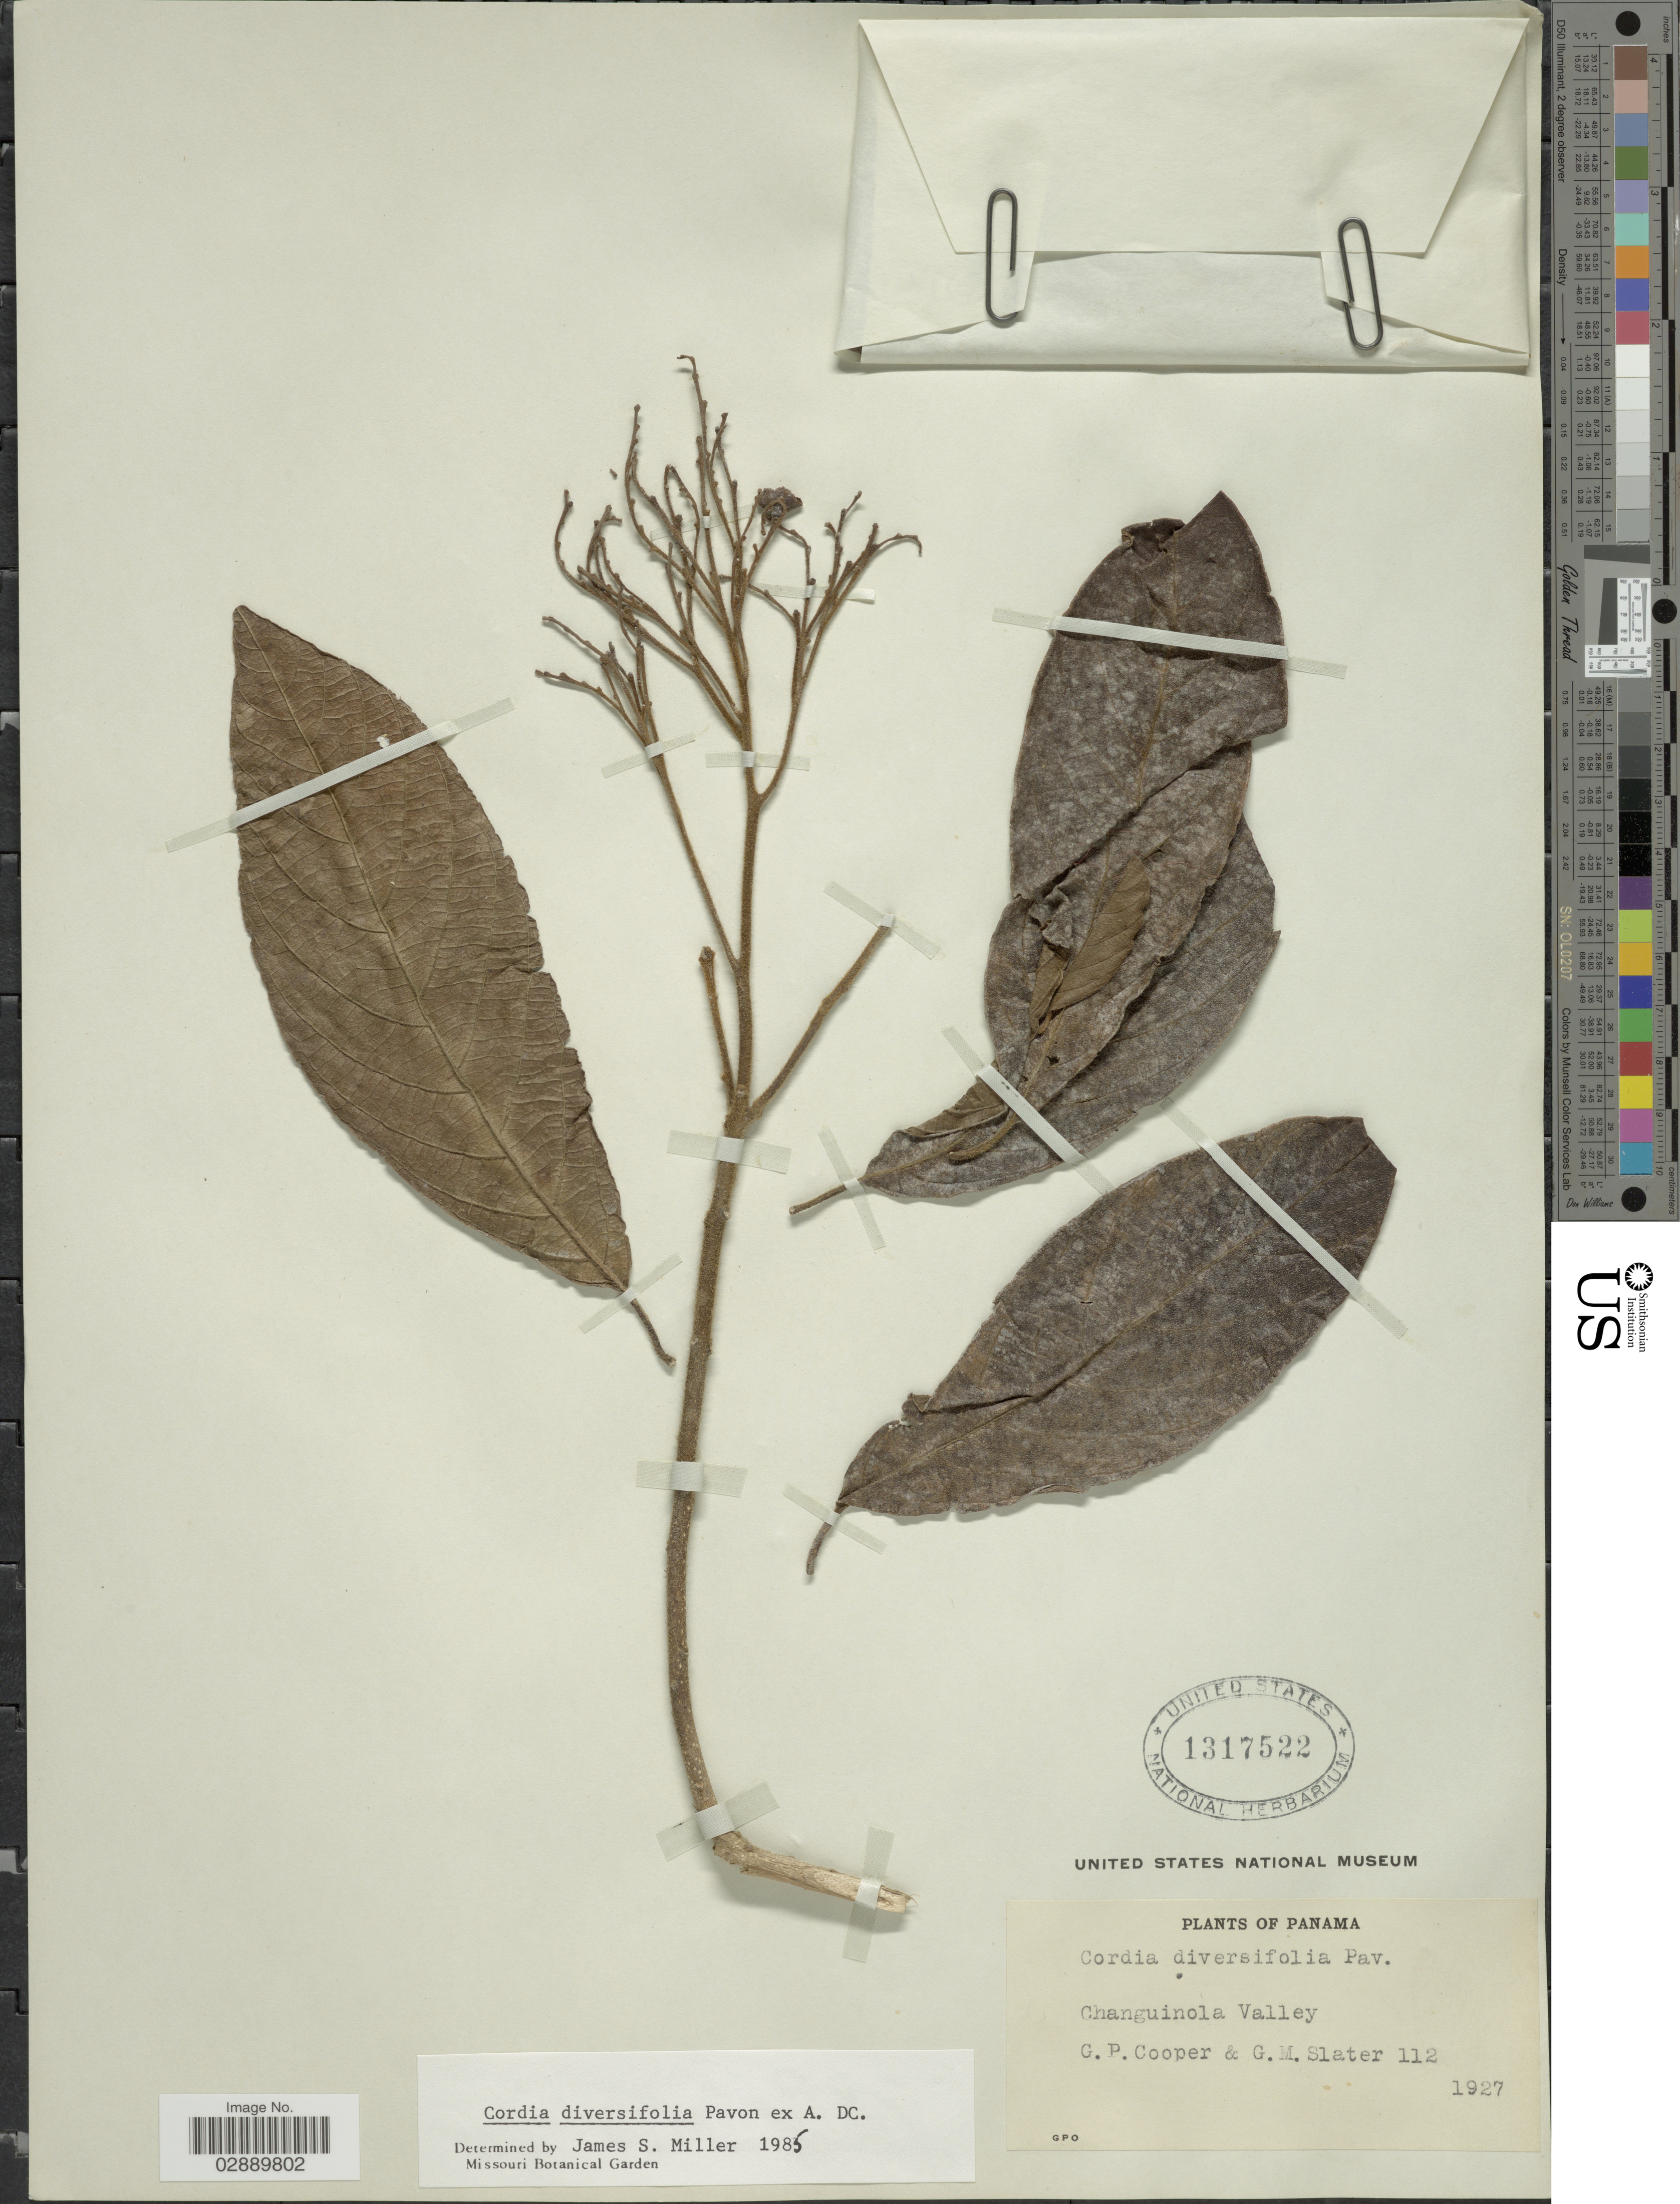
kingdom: Plantae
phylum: Tracheophyta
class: Magnoliopsida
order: Boraginales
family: Cordiaceae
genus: Cordia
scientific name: Cordia diversifolia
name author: Pav. ex DC.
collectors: G. Cooper & G. Slater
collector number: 112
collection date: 1927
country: Panama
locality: Changuinola Valley.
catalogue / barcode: US 1317522